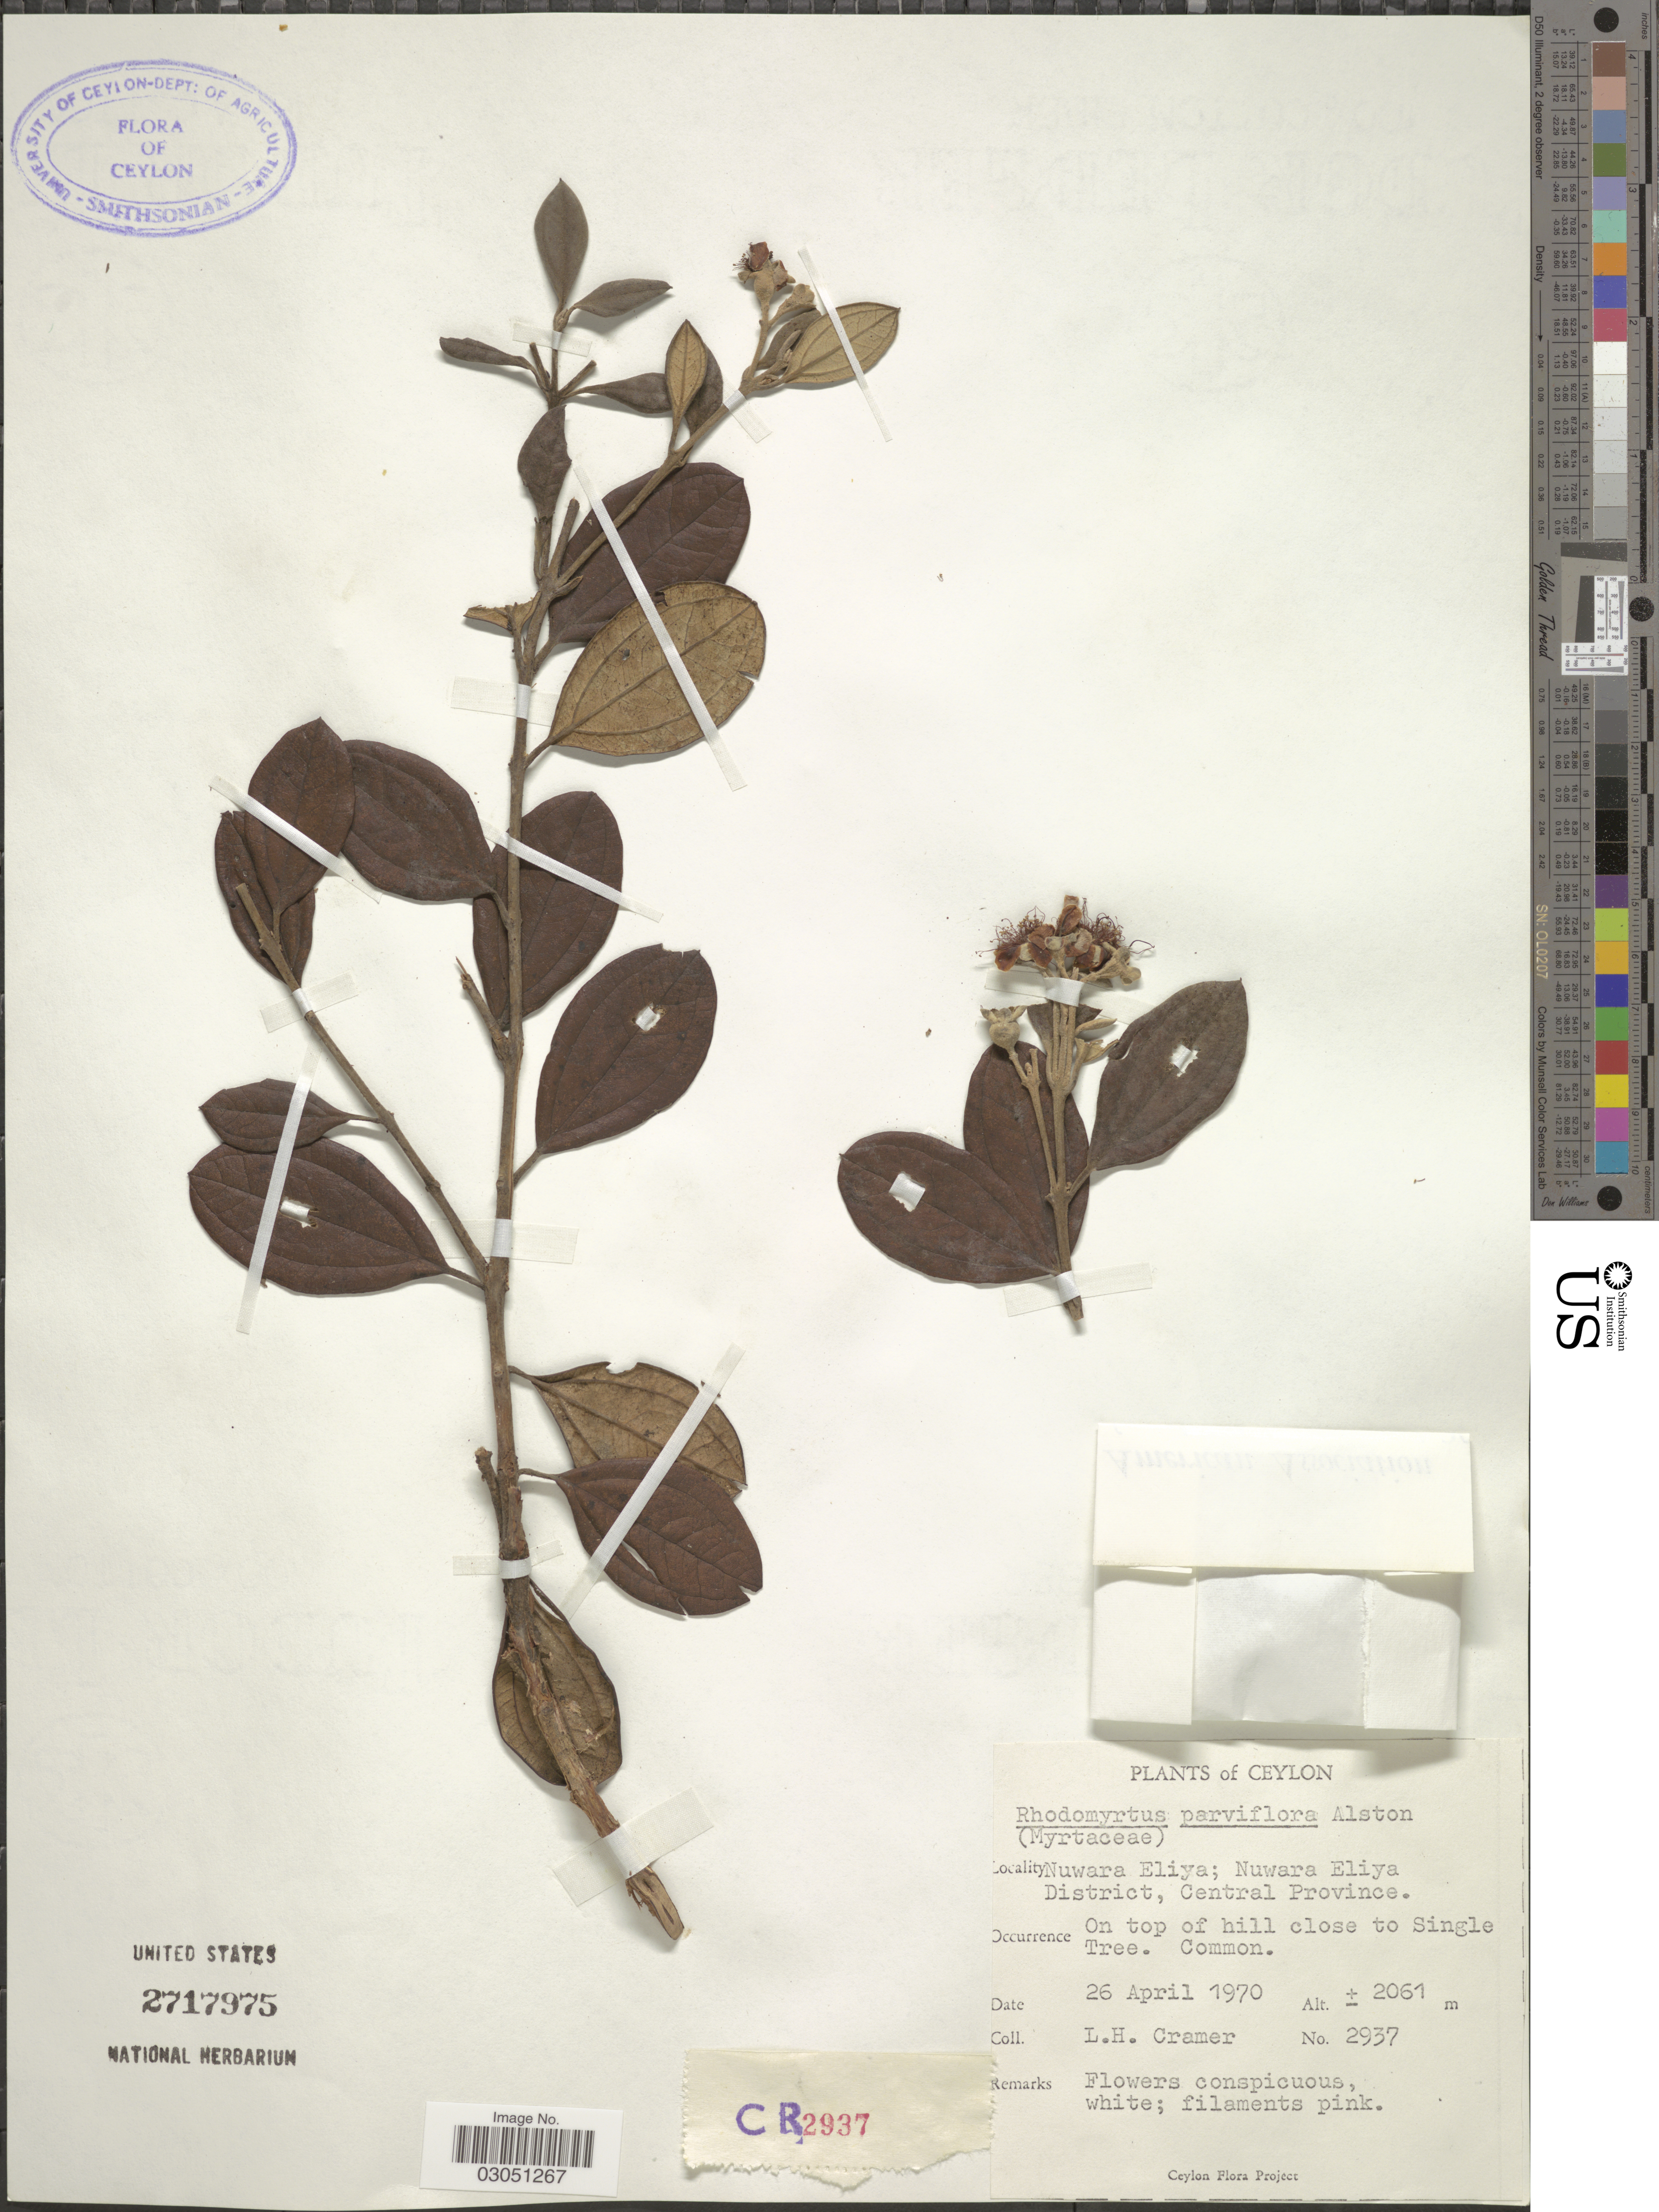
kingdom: Plantae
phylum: Tracheophyta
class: Magnoliopsida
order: Myrtales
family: Myrtaceae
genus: Rhodomyrtus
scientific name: Rhodomyrtus parviflora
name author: Alston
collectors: L. H. Cramer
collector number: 2937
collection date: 1970-04-26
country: Sri Lanka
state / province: Central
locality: Ceylon, Nuwara Eliya; Nuwara Eliya District.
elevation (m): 2061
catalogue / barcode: US 2717975